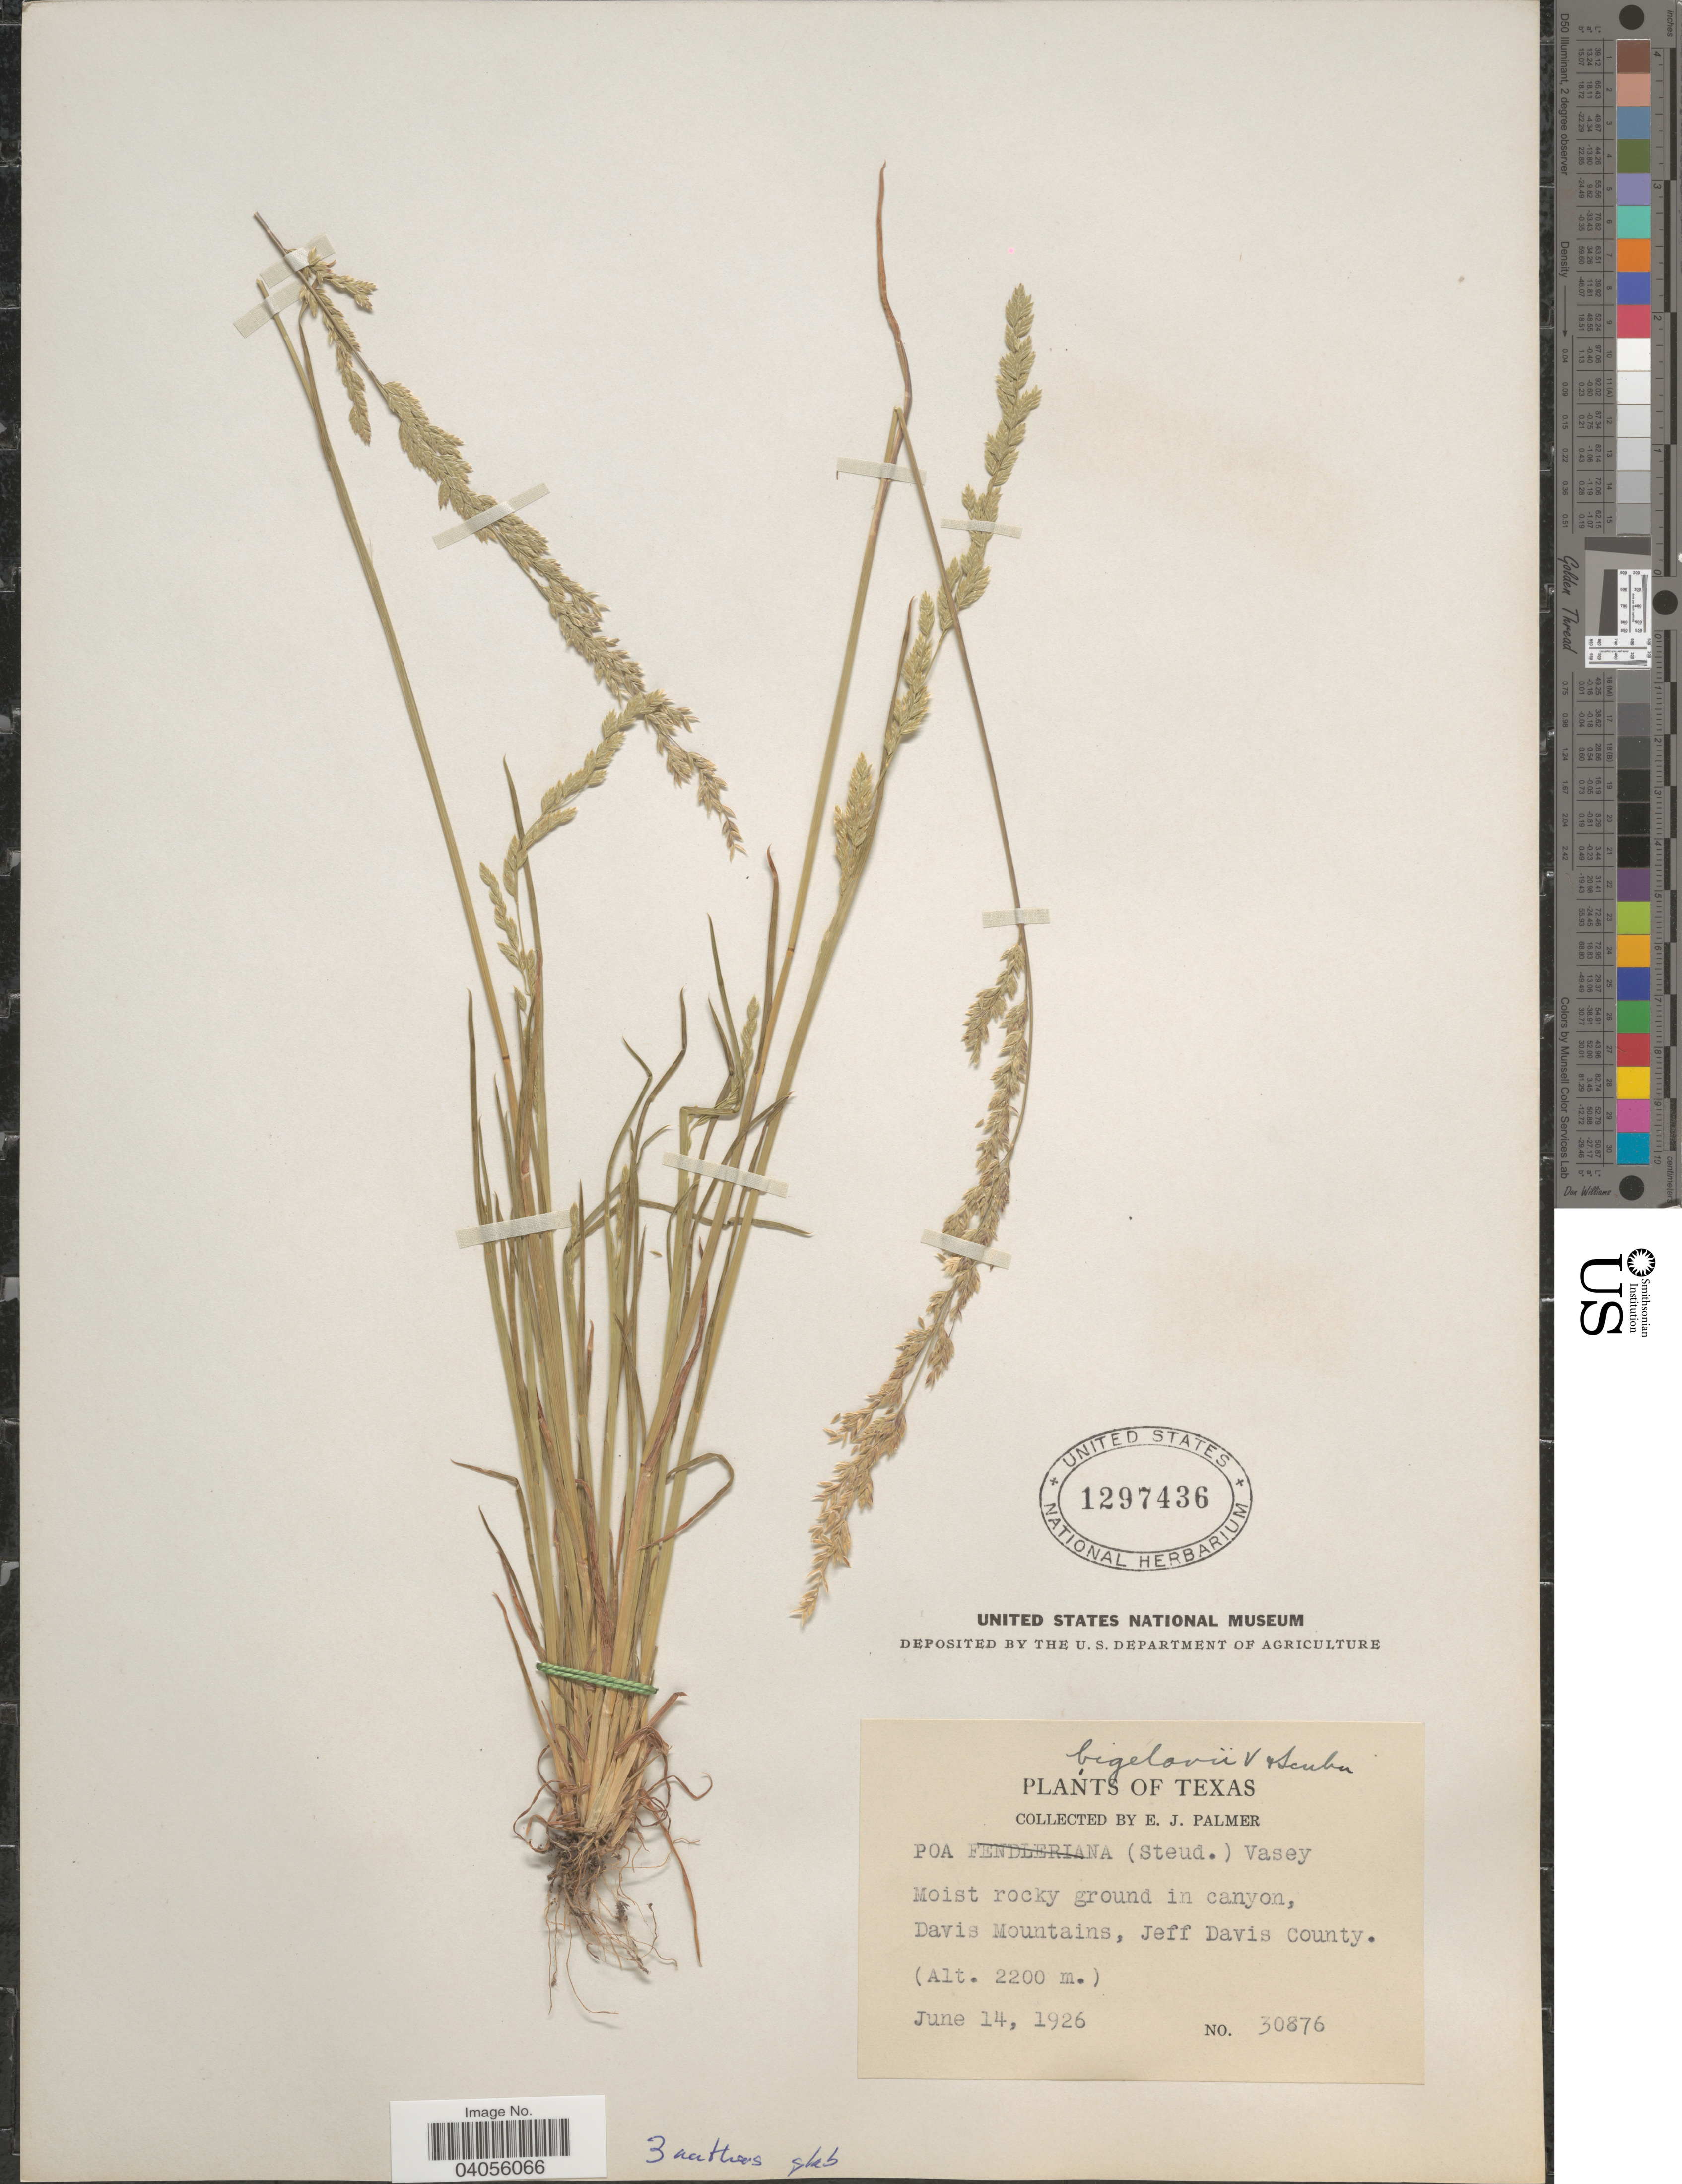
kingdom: Plantae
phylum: Tracheophyta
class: Liliopsida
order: Poales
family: Poaceae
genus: Poa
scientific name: Poa bigelovii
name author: Vasey & Scribn.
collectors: E. J. Palmer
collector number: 30876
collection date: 1926-06-14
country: United States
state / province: Texas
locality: Moist rocky ground in canyon, David Mountains, Jeff Davis County.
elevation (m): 2200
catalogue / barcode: US 1297436